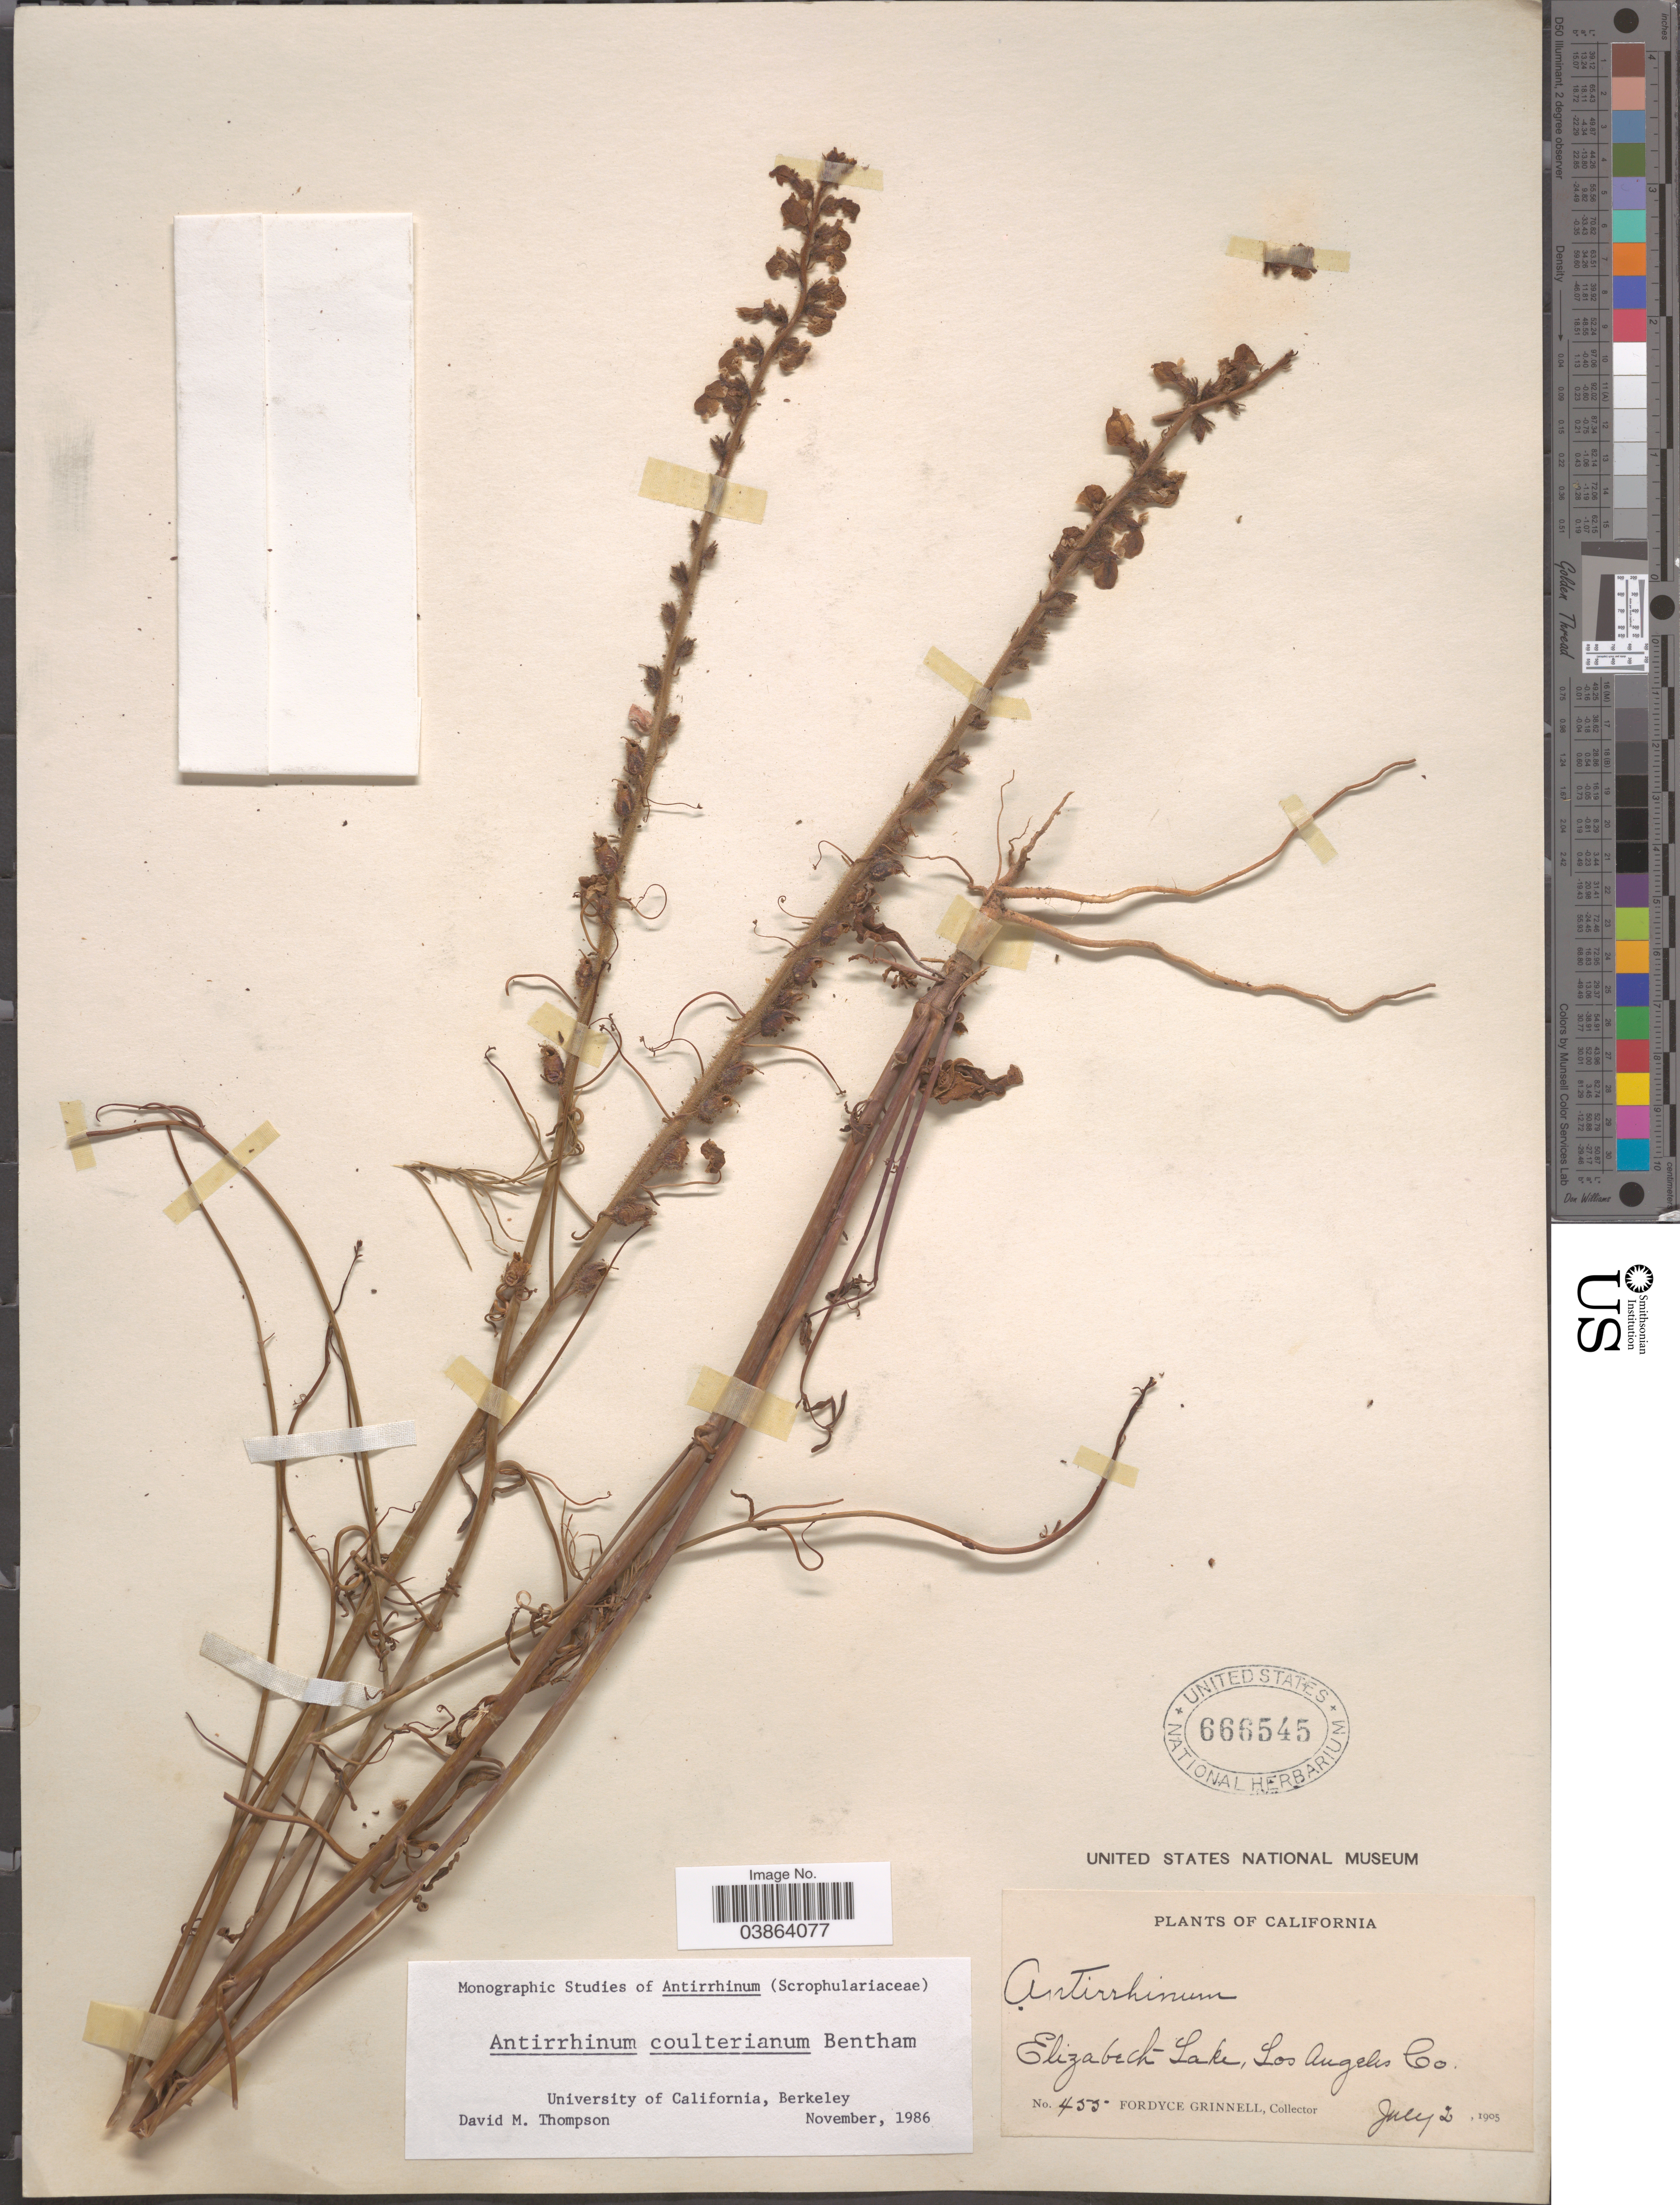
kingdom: Plantae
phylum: Tracheophyta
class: Magnoliopsida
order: Lamiales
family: Plantaginaceae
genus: Sairocarpus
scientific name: Sairocarpus coulterianus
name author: (Benth.) D.A. Sutton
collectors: F. Grinnell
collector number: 455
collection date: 1905-07-02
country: United States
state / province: California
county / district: Los Angeles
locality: Elizabeth Lake, Los Angeles Co.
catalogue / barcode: US 666545